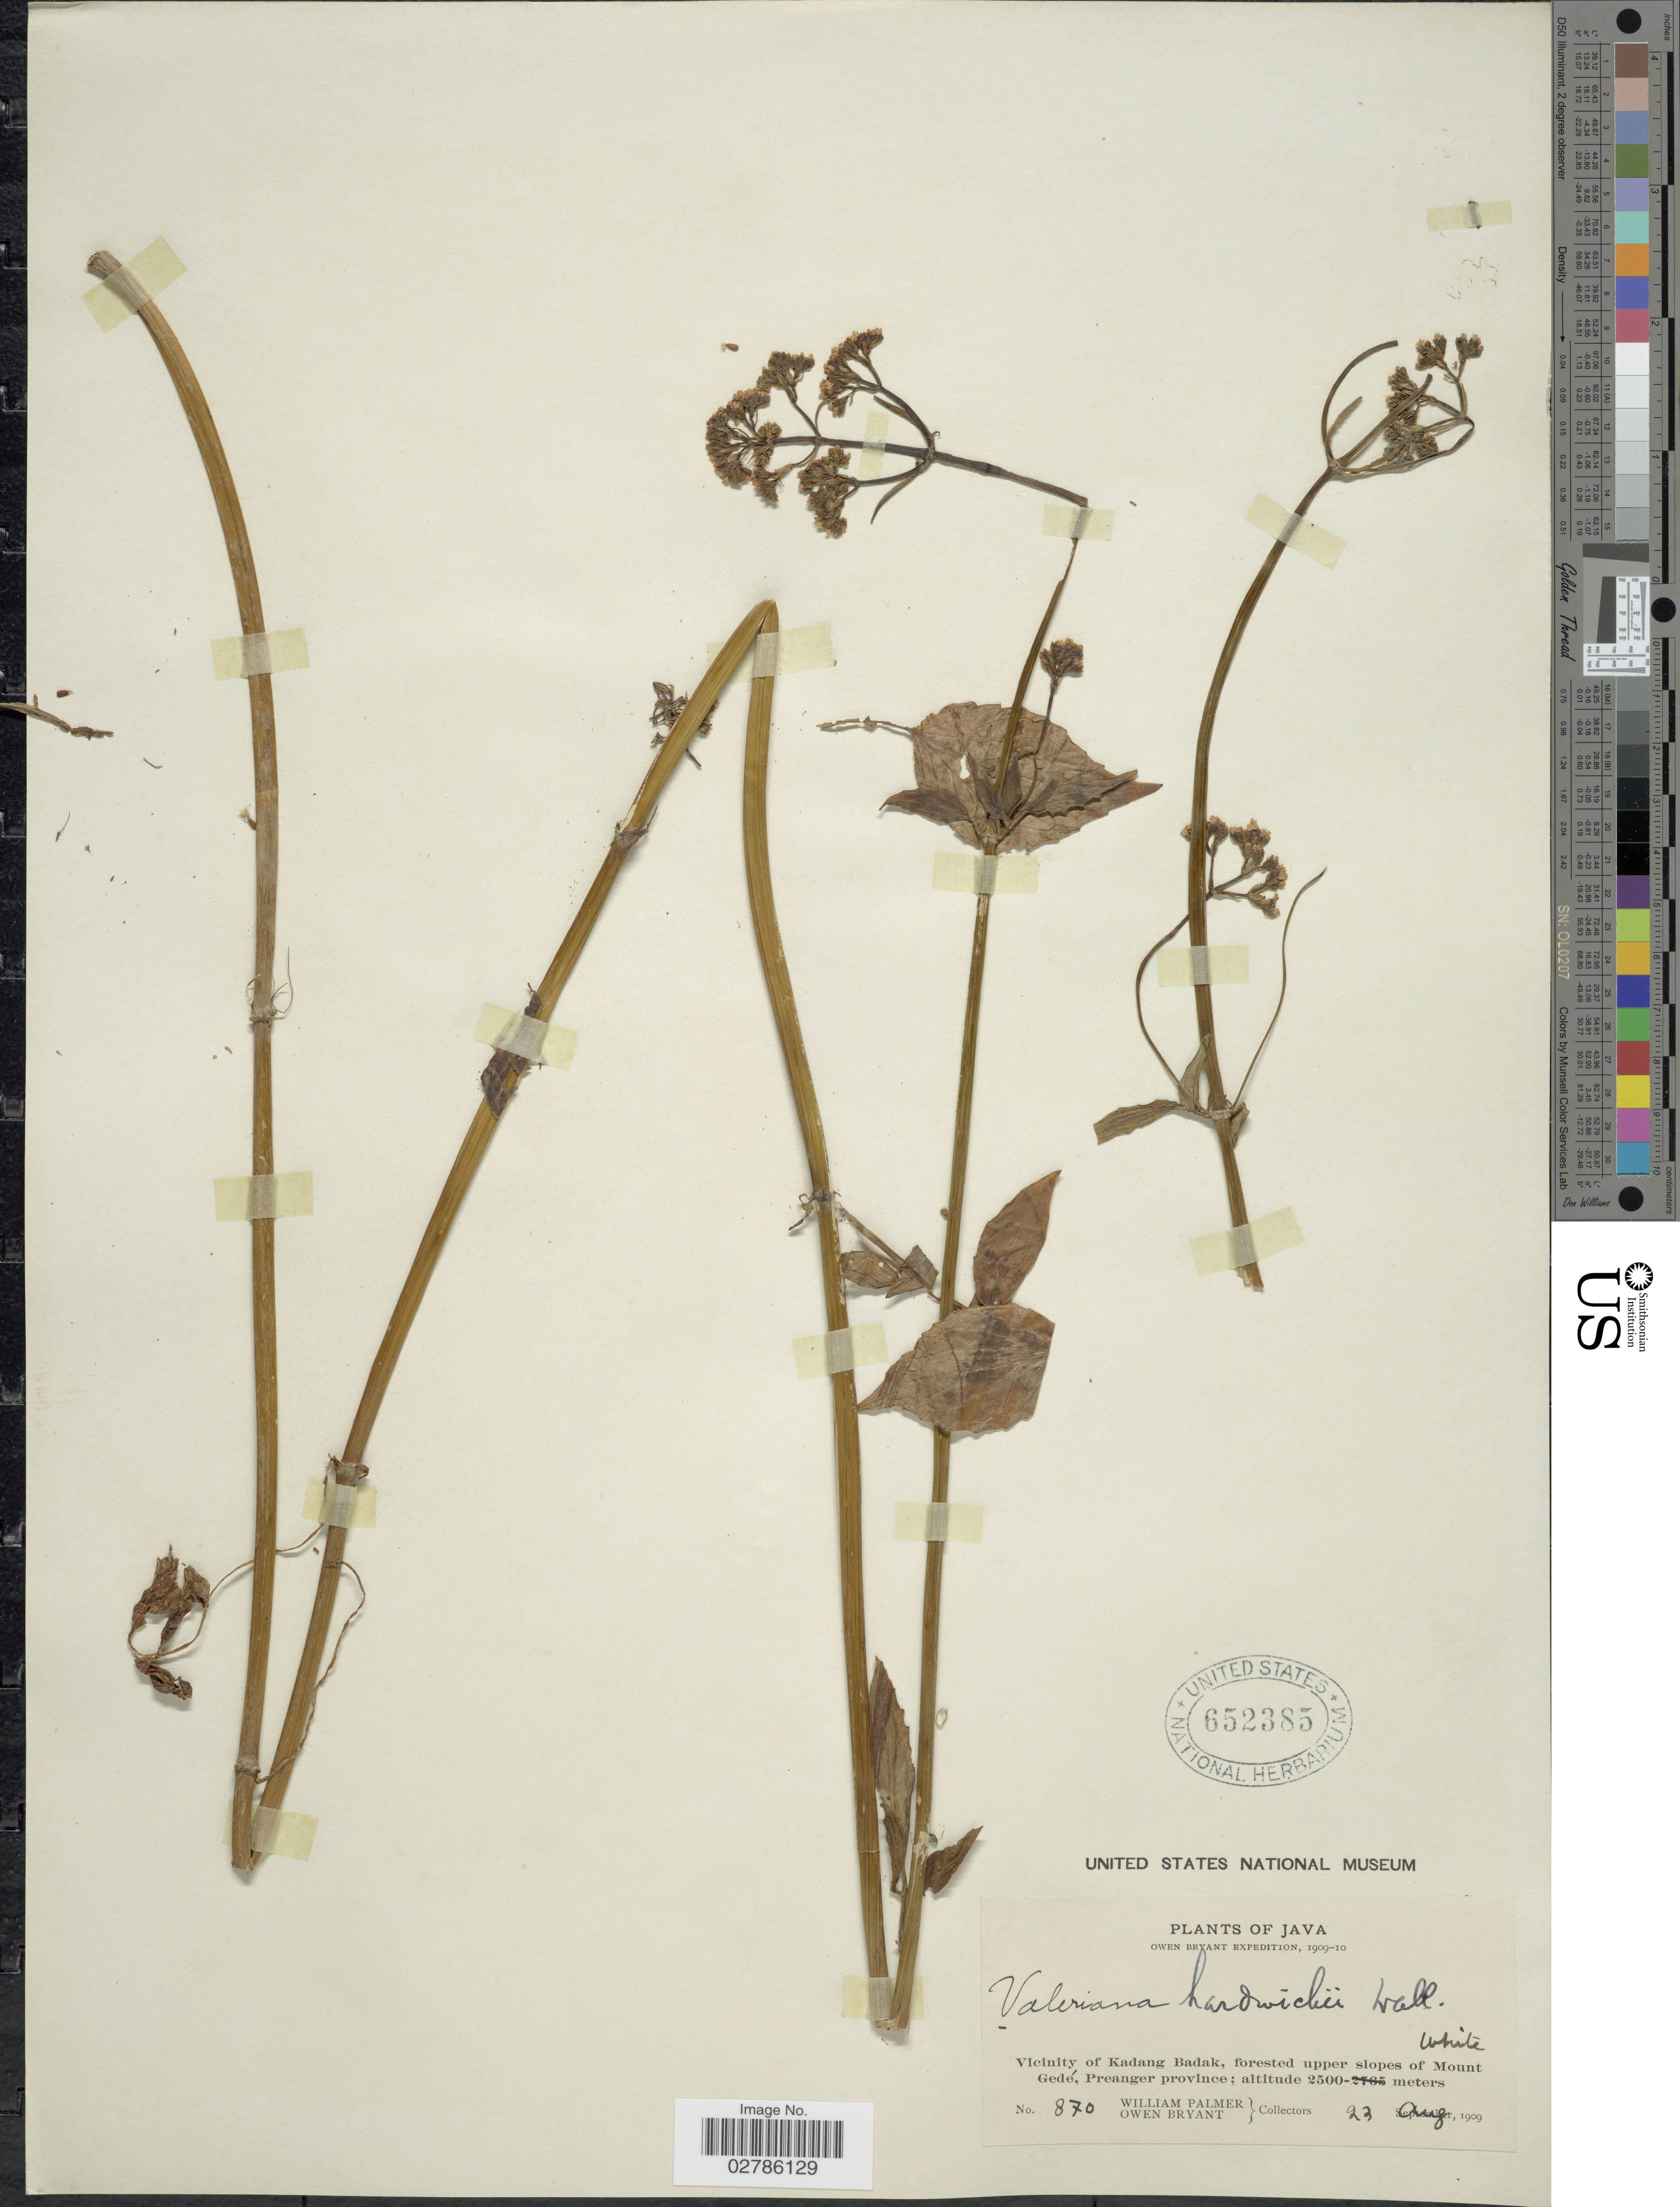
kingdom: Plantae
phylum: Tracheophyta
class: Magnoliopsida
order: Dipsacales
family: Caprifoliaceae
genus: Valeriana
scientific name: Valeriana hardwickii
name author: Wall.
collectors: W. Palmer & O. Bryant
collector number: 870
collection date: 1909-08-23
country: Indonesia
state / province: Java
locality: Vicinity of Kadang Badak, forested upper slopes of Mount Gedé, Preanger province.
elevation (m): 2500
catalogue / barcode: US 652385